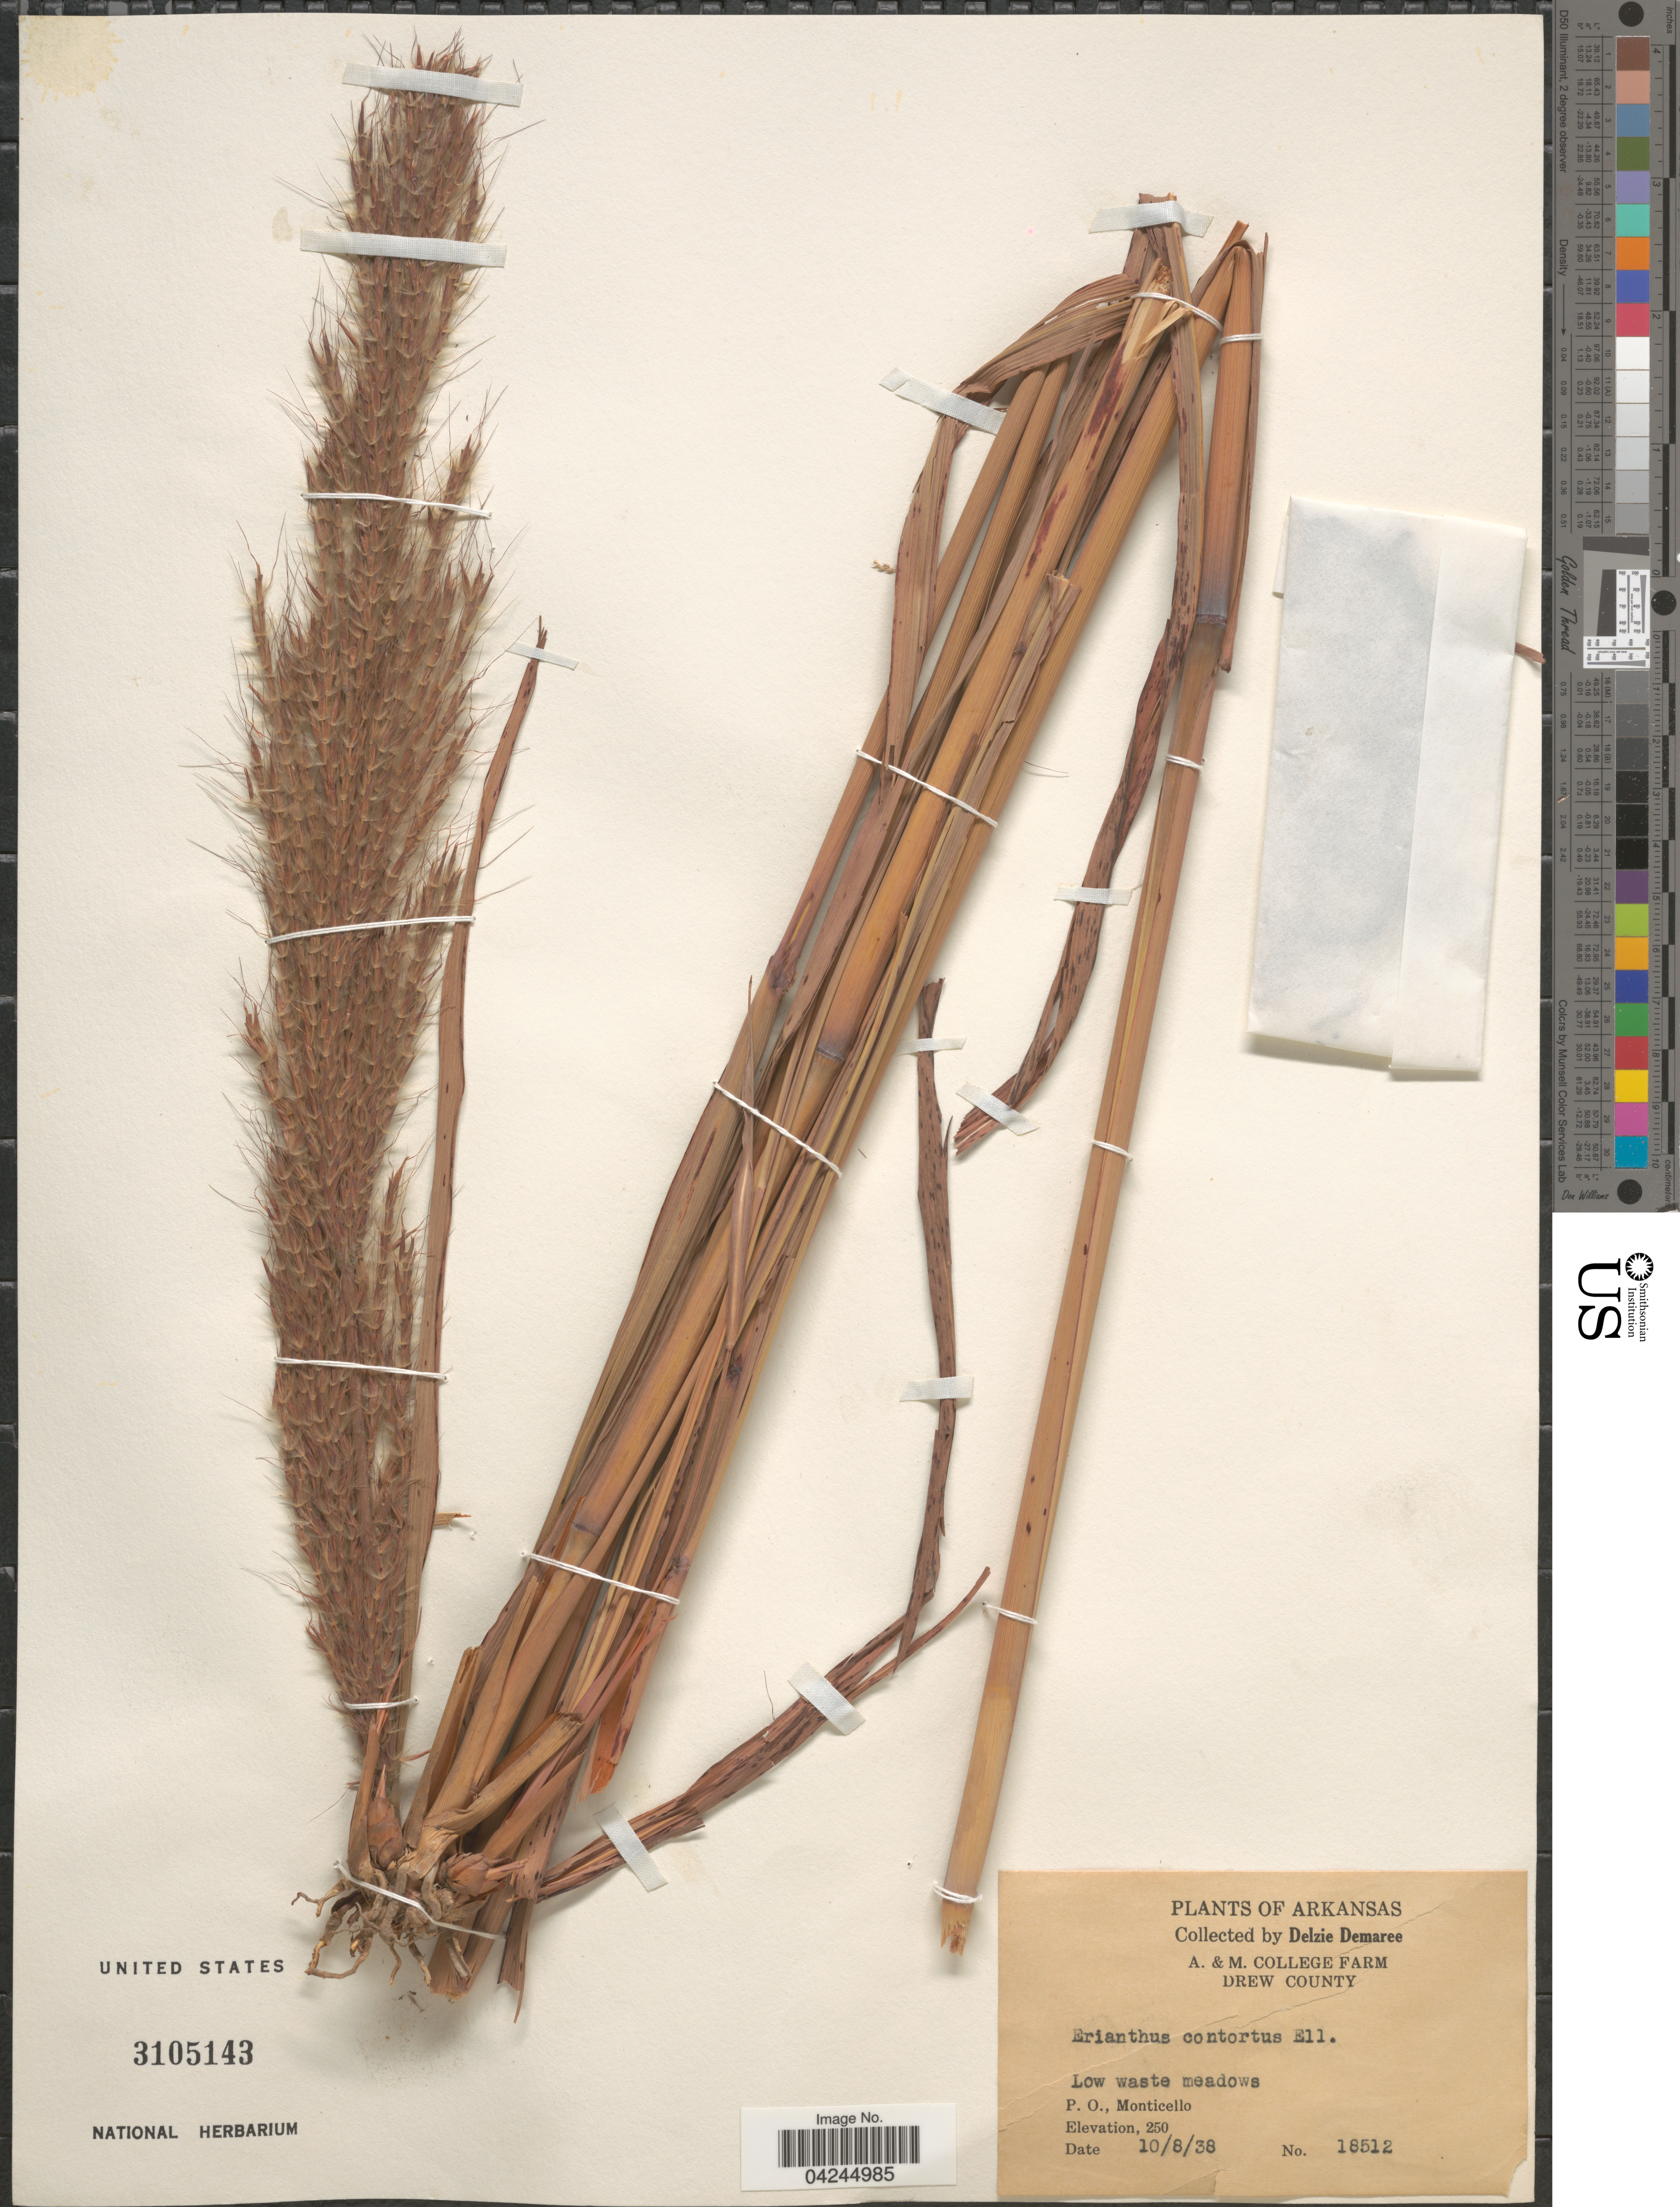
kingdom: Plantae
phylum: Tracheophyta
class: Liliopsida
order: Poales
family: Poaceae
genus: Erianthus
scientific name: Erianthus brevibarbis var. contortus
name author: (Elliott) D.B. Ward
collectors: D. Demaree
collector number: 18512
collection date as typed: Transcribed d/m/y: 8/10/38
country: United States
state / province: Arkansas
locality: Drew County. Low waste meadows. P. O., Monticello.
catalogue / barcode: US 3105143